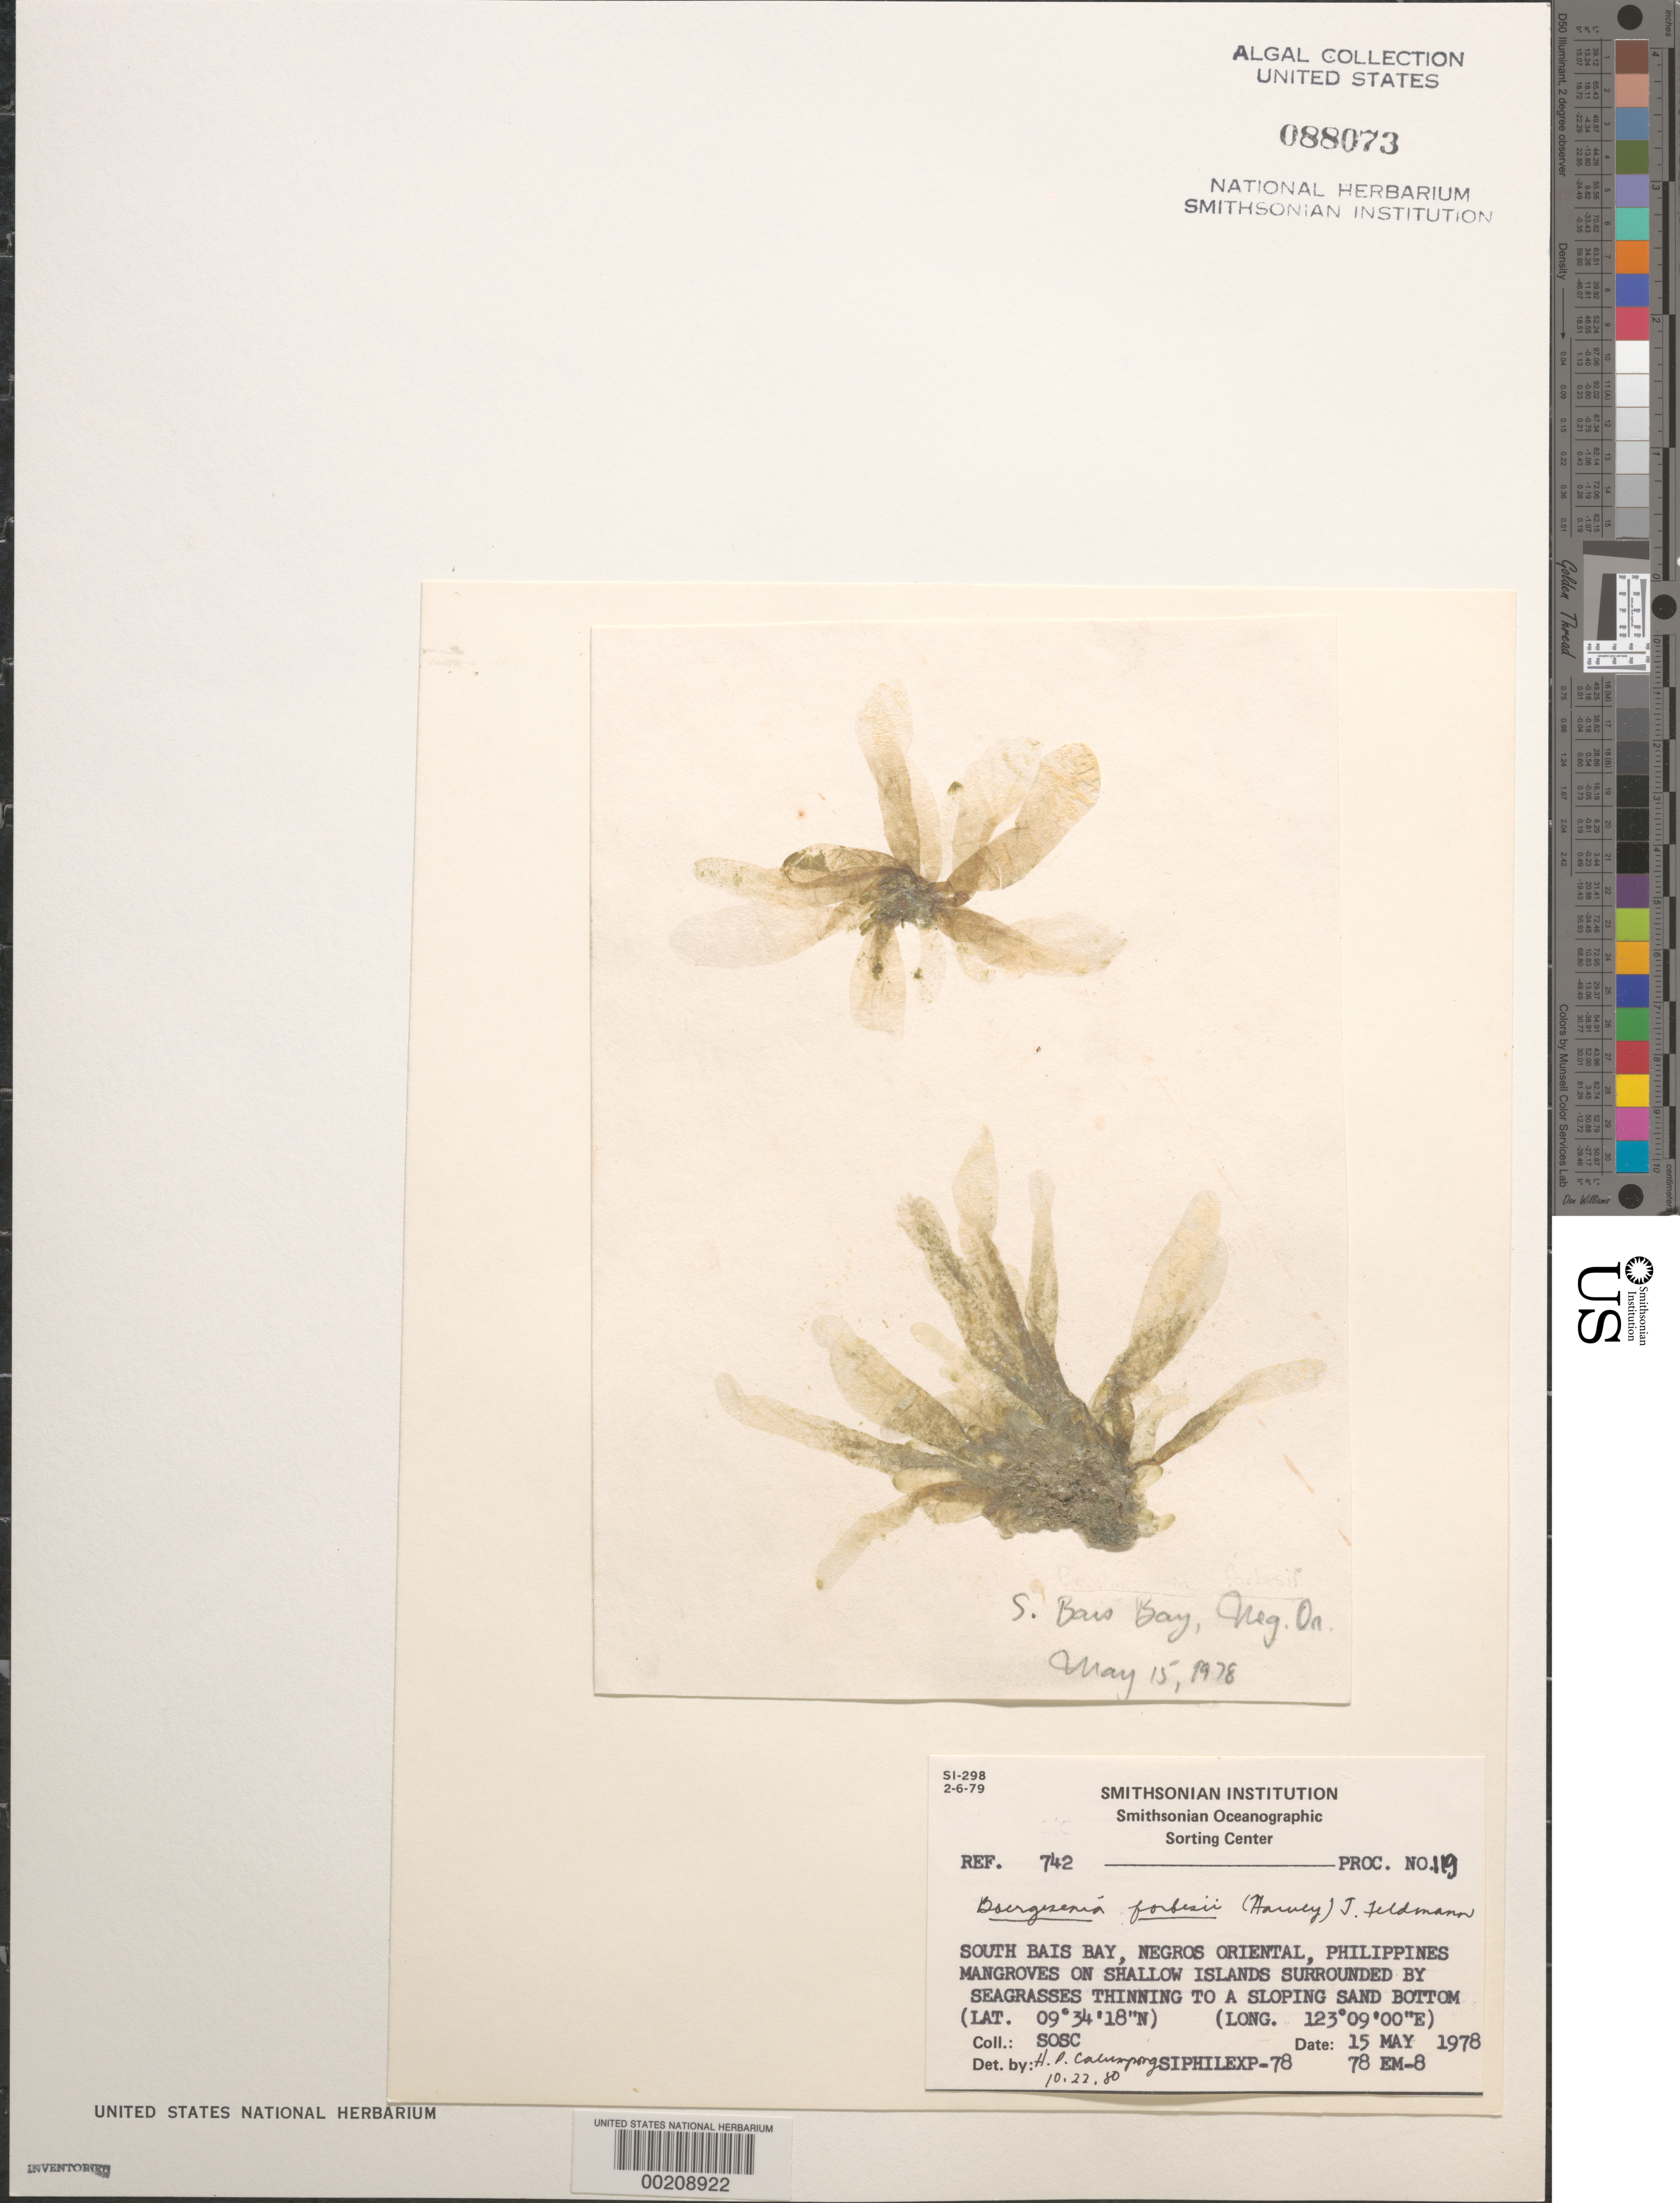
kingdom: Plantae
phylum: Chlorophyta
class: Ulvophyceae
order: Siphonocladales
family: Siphonocladaceae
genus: Boergesenia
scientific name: Boergesenia forbesii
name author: (Feldmann) Harv.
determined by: Calumpong, H. P.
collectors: SOSC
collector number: Station 78 Em-8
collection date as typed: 15 May 1978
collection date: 1978-05-15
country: Philippines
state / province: Central Visayas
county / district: Negros Oriental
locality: South bais bay, negros oriental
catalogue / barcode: US 88073